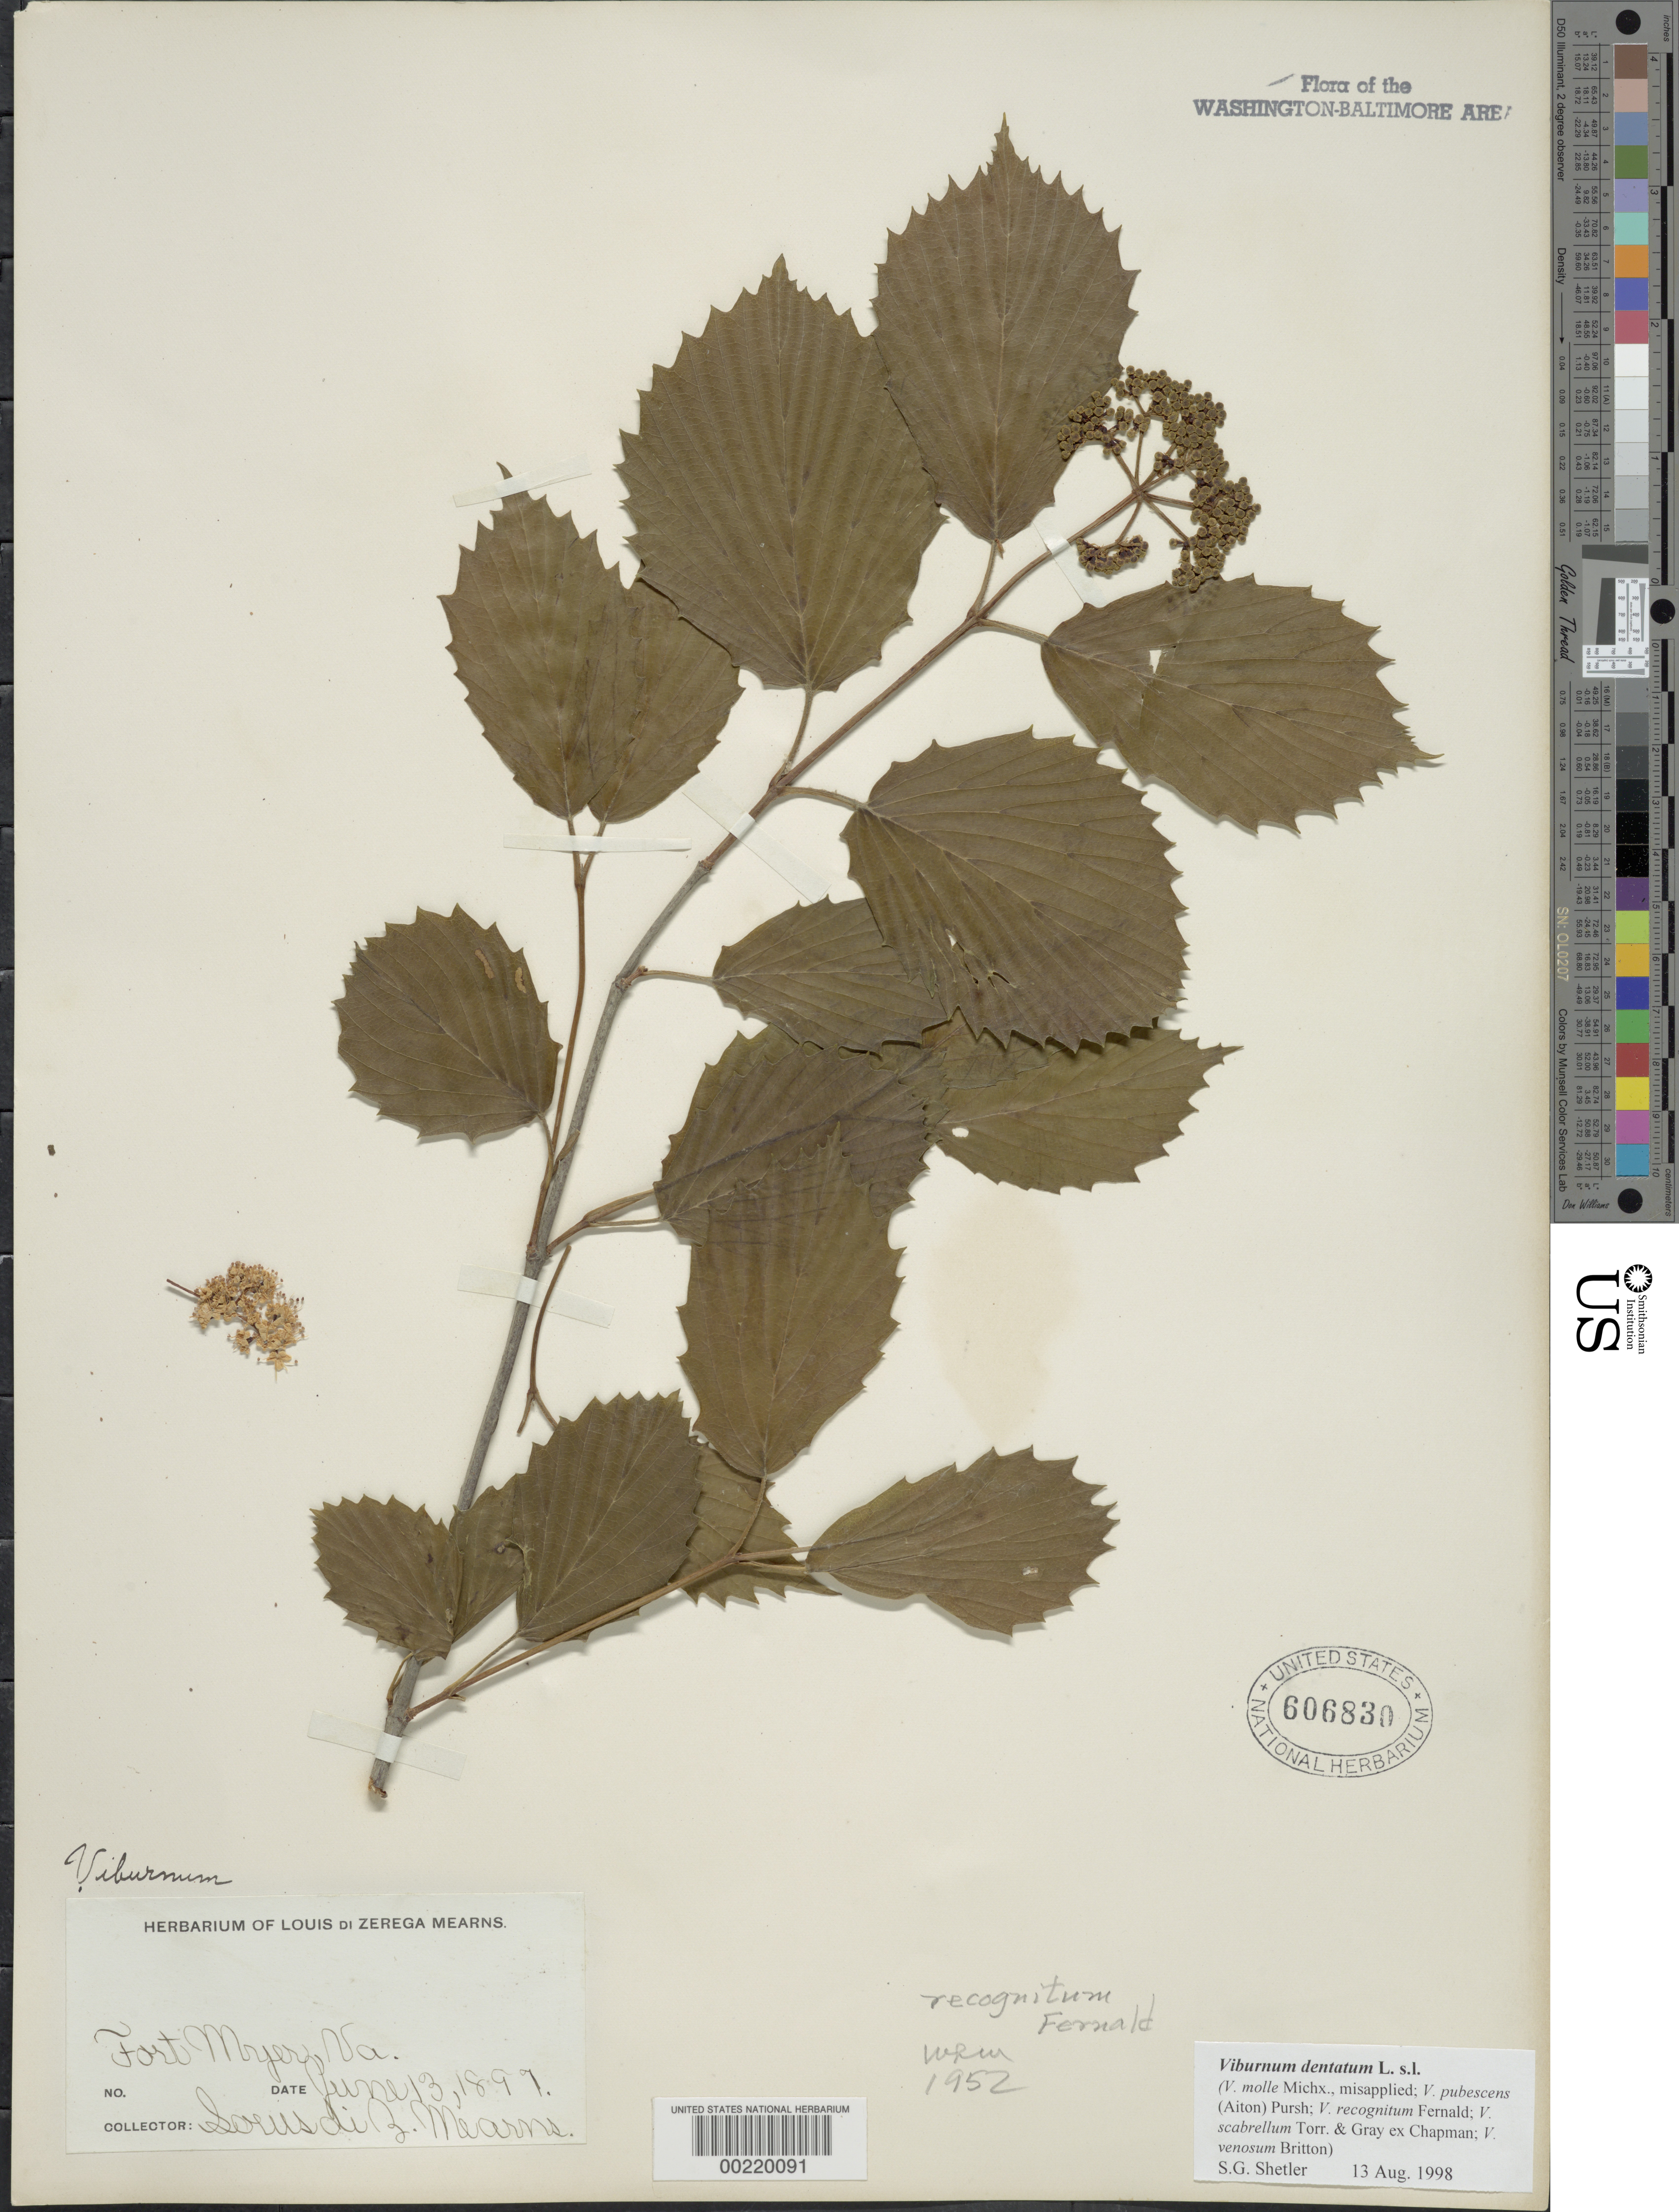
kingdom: Plantae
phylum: Tracheophyta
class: Magnoliopsida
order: Dipsacales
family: Viburnaceae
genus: Viburnum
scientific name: Viburnum dentatum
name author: L.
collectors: L. D. Mearns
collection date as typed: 13 Jun 1897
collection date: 1897-06-13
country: United States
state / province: Virginia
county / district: Arlington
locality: Fort Myers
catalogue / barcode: US 606830